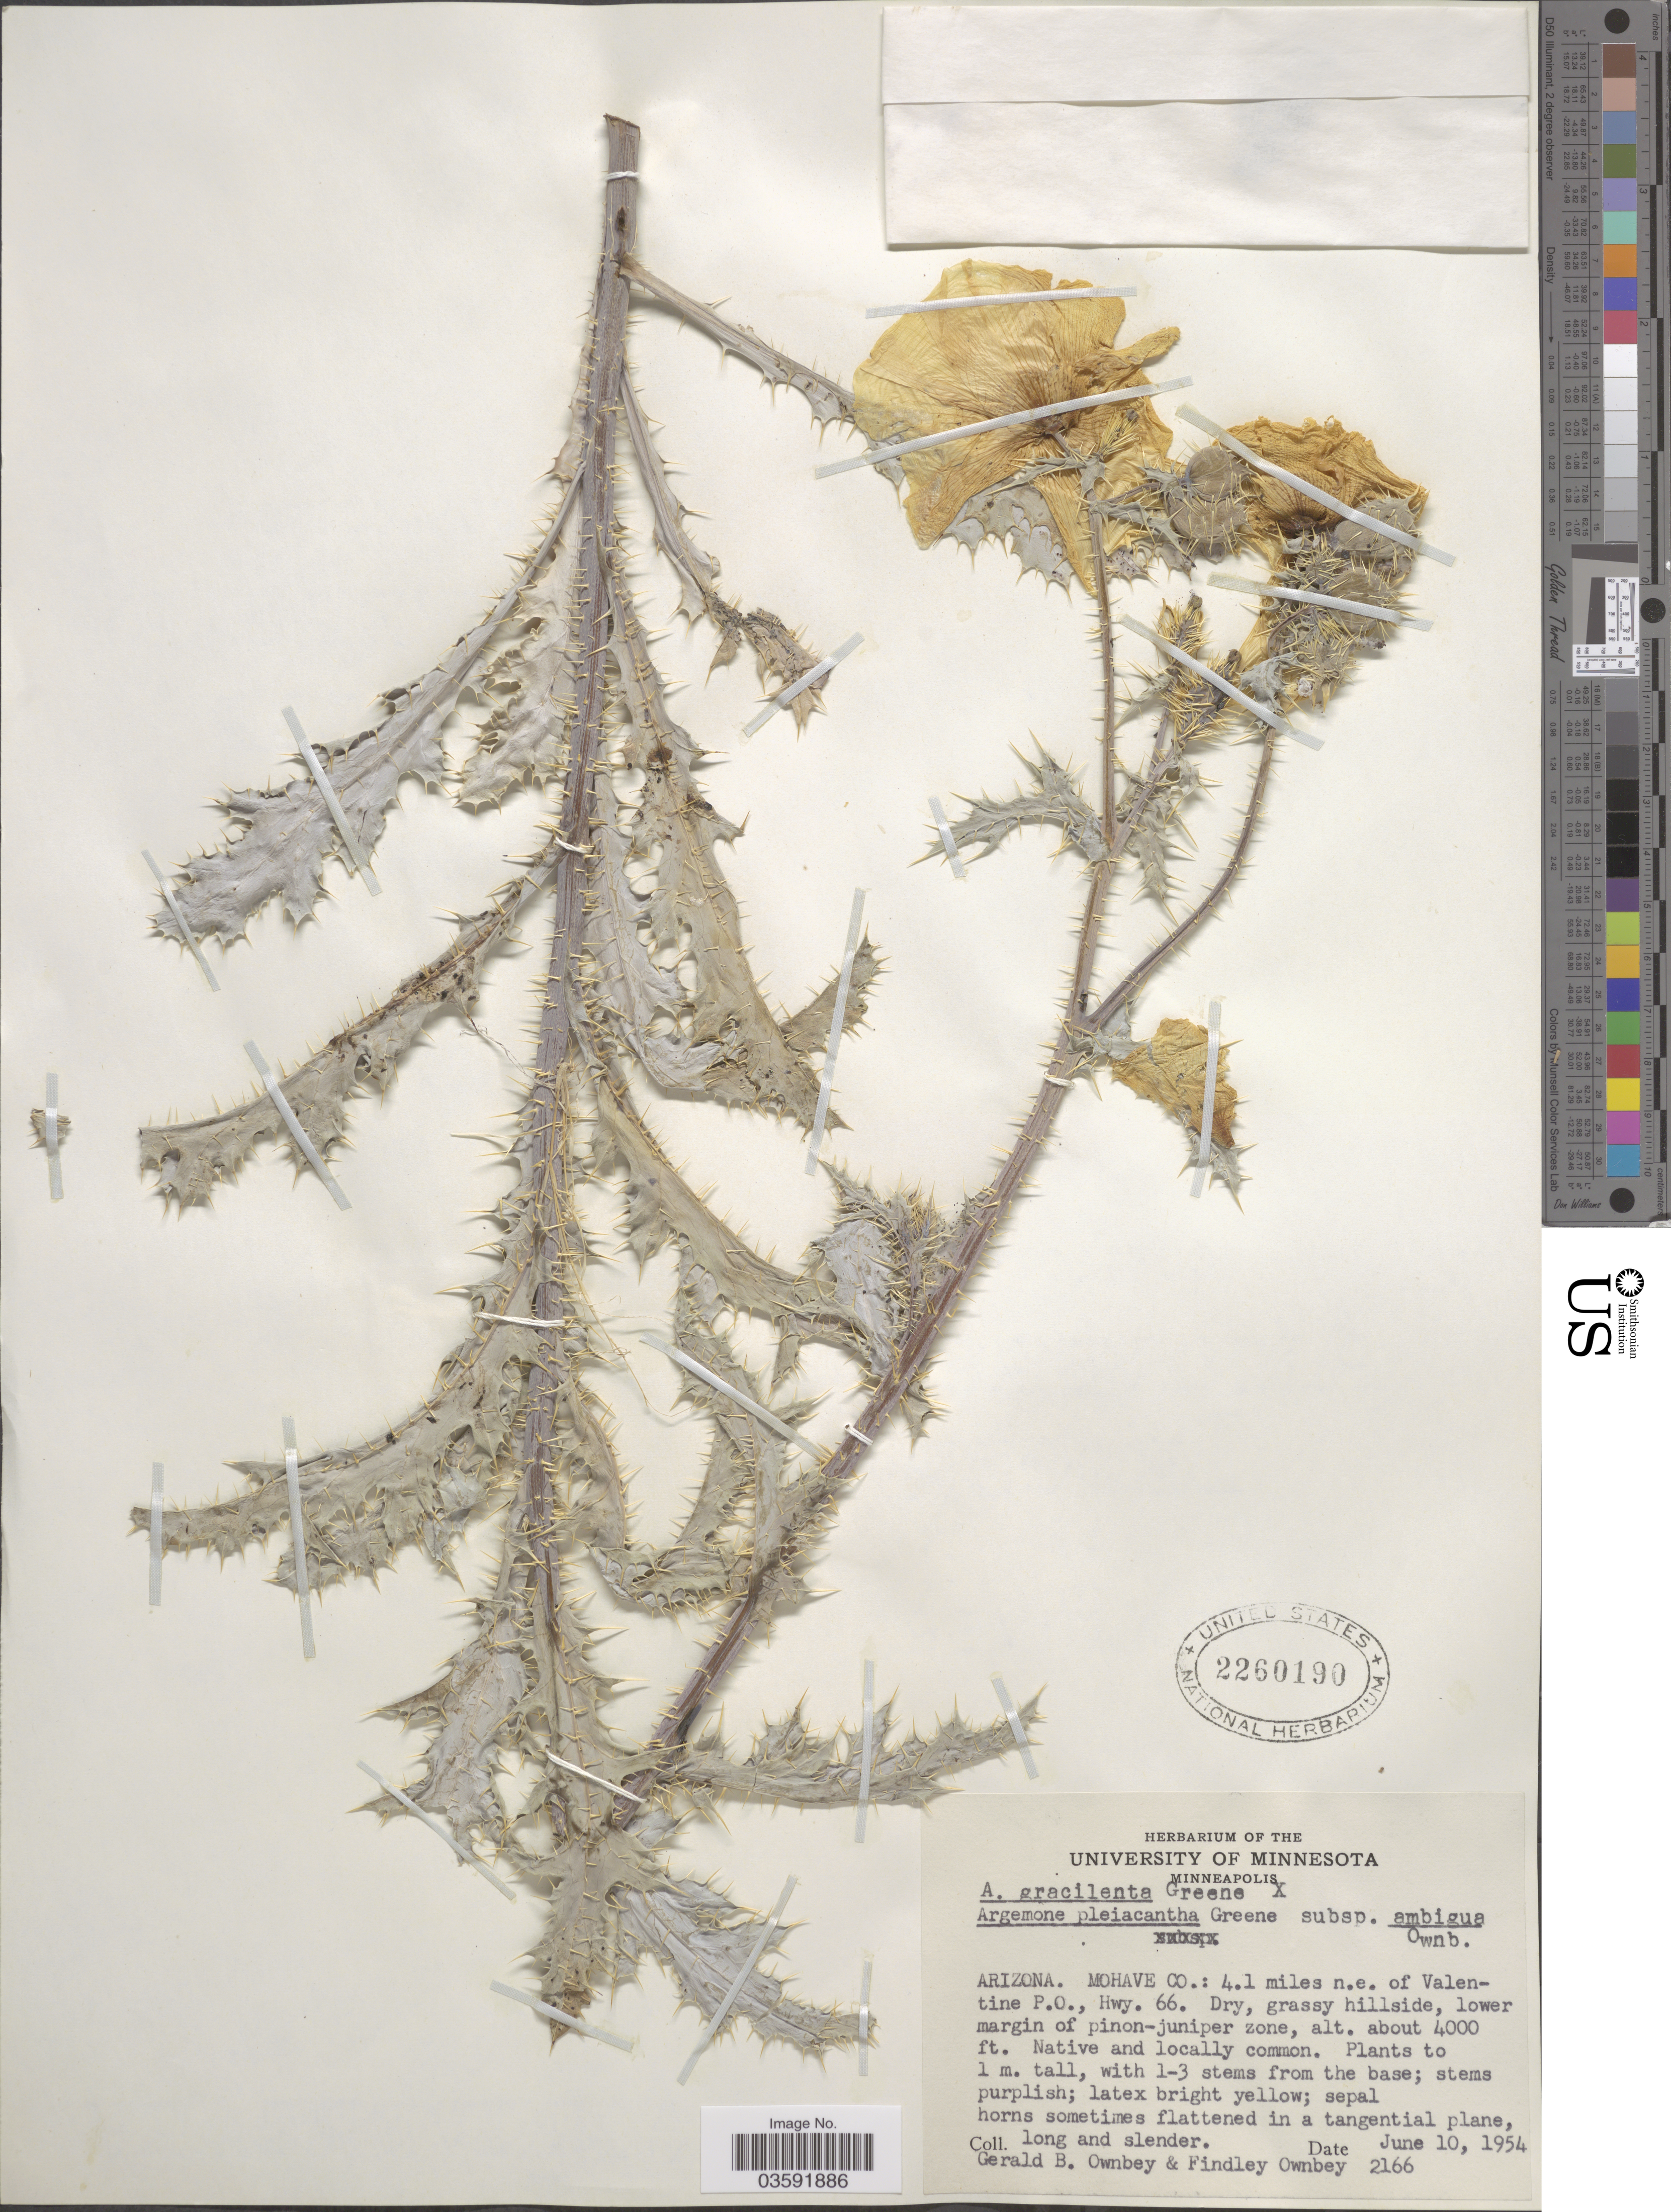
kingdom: Plantae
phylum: Tracheophyta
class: Magnoliopsida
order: Ranunculales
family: Papaveraceae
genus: Argemone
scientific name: Argemone gracilenta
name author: Greene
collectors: G. B. Ownbey & F. Ownbey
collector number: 2166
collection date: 1954-06-10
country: United States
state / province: Arizona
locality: Mohave Co.: 4.1 miles n.e. of Valentine P.O., Hwy. 66.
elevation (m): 1219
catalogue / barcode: US 2260190